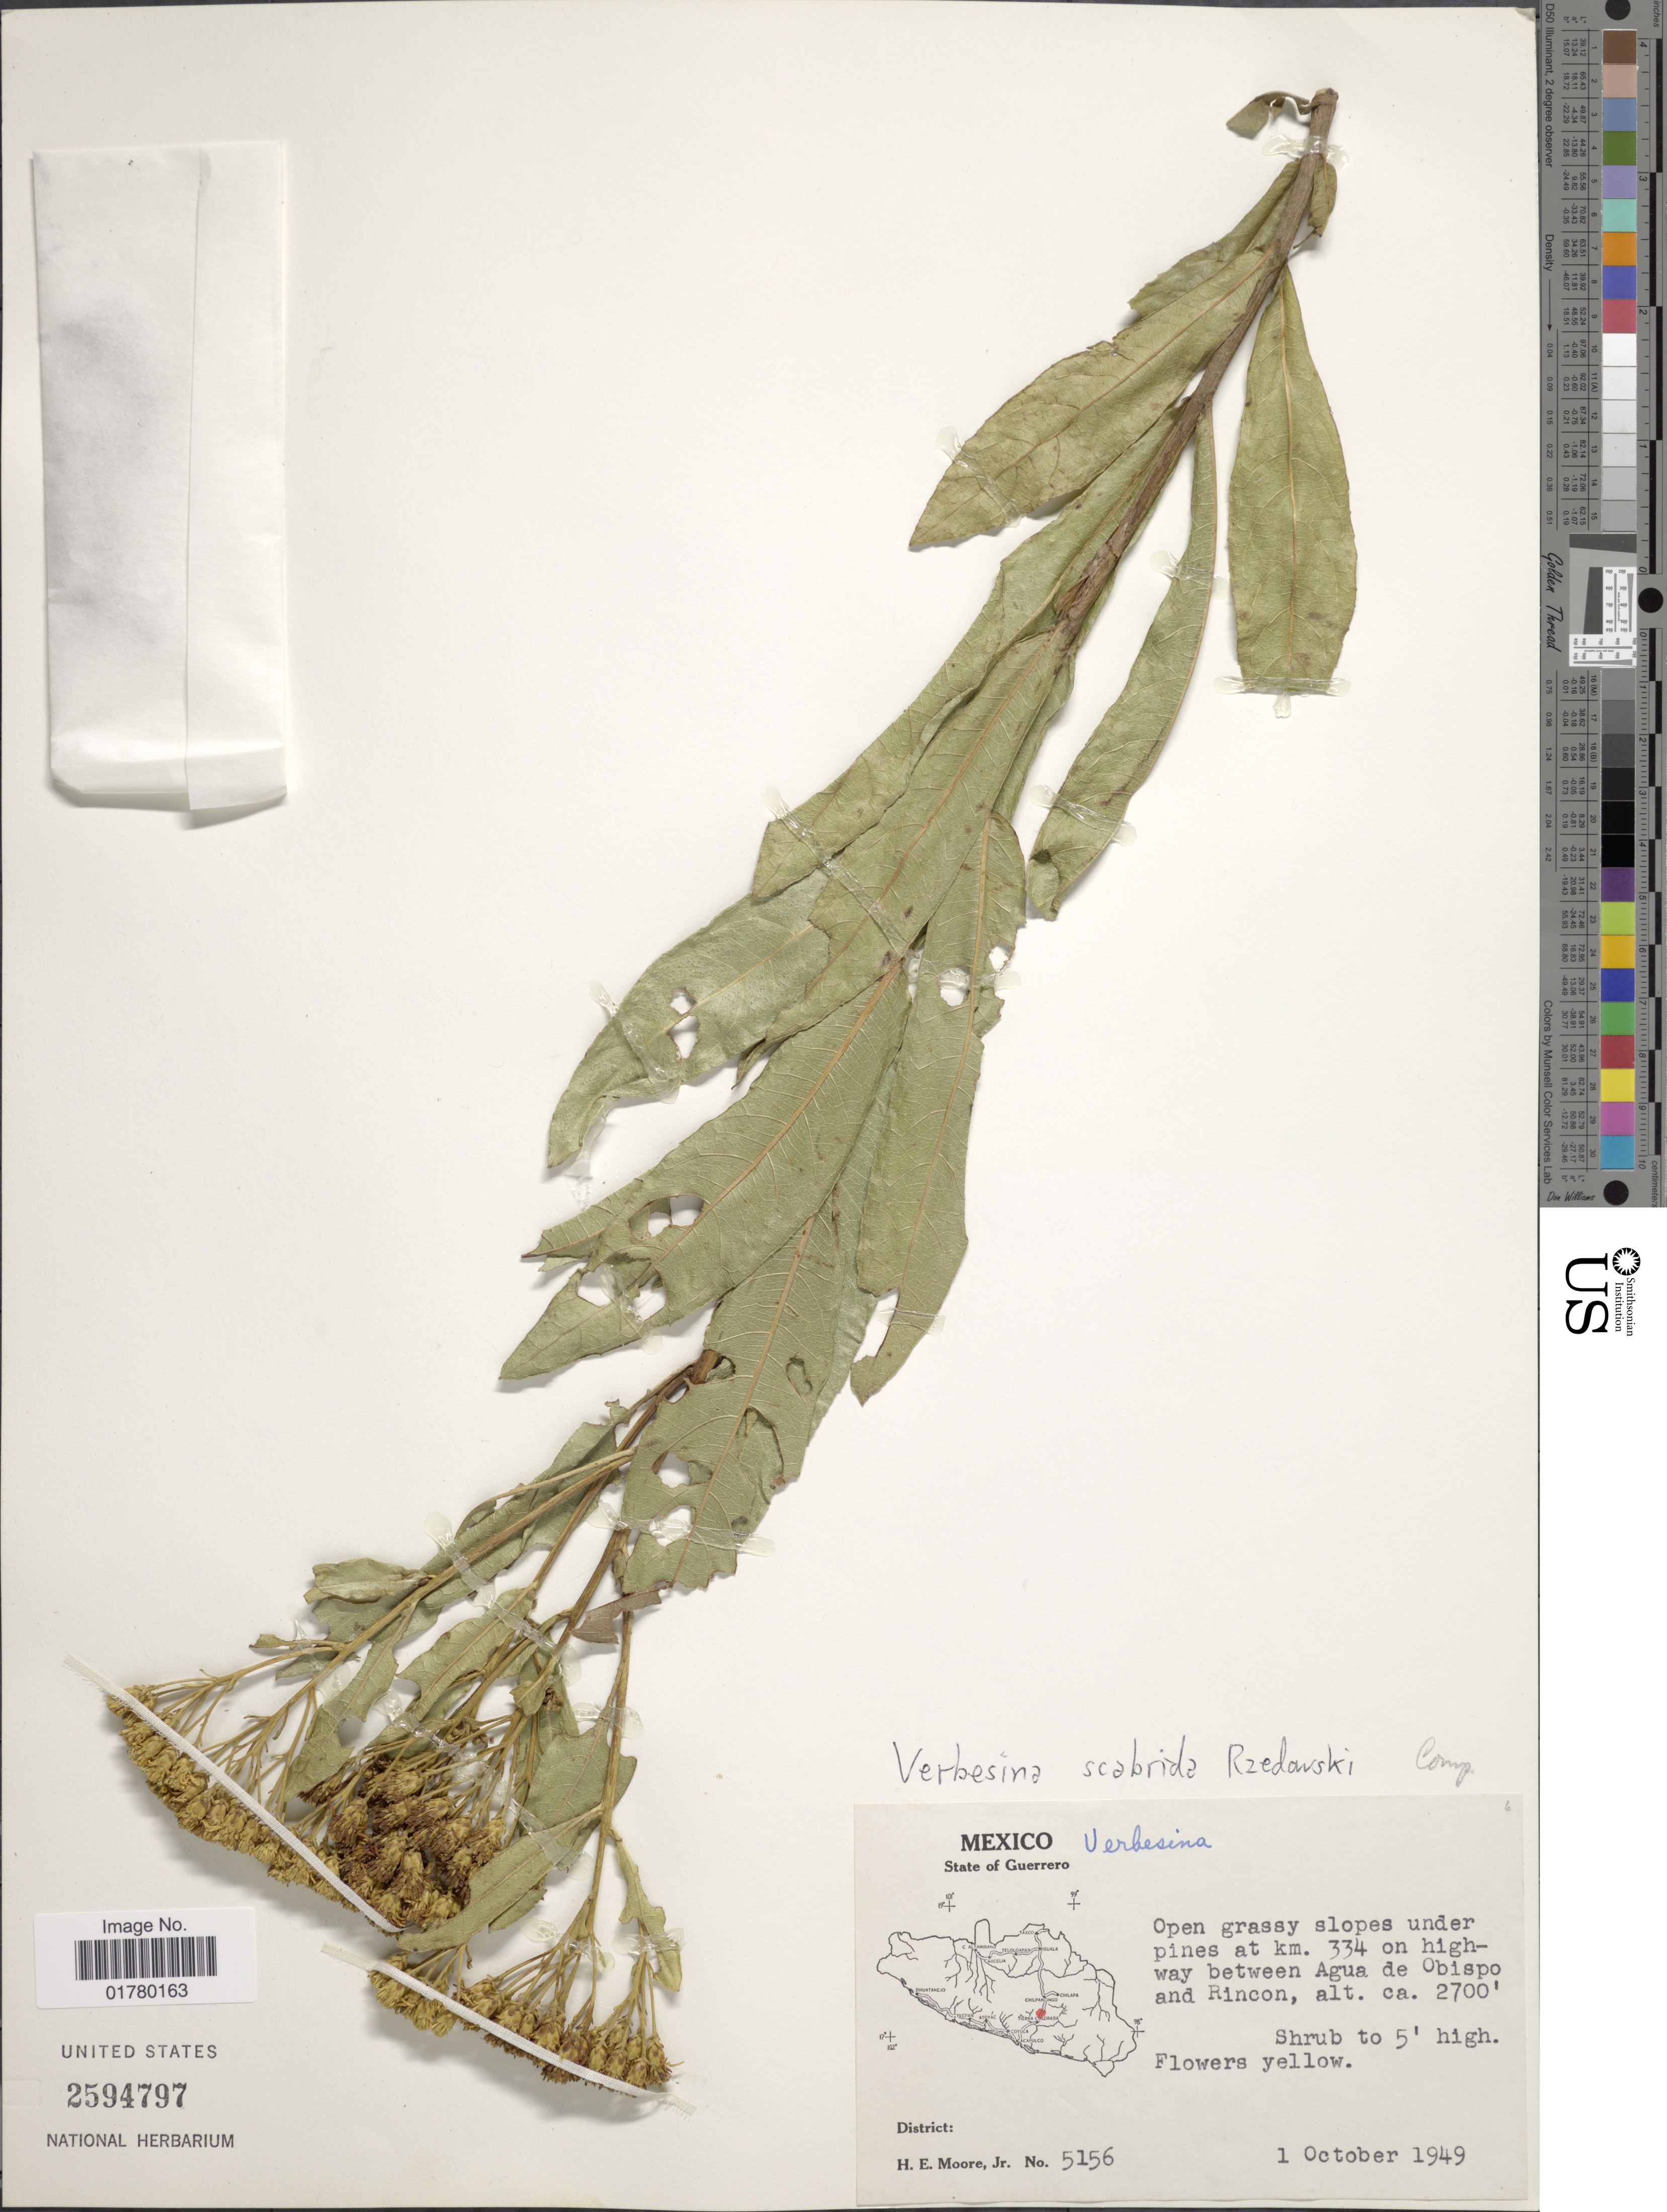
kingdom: Plantae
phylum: Tracheophyta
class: Magnoliopsida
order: Asterales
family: Asteraceae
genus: Verbesina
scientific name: Verbesina scabrida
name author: Rzed.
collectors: H. Moore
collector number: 5156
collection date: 1949-10-01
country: Mexico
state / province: Guerrero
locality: Open grassy slopes under pines at km. 334 on highway between Agua de Obispo and Rincon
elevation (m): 823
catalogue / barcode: US 2594797